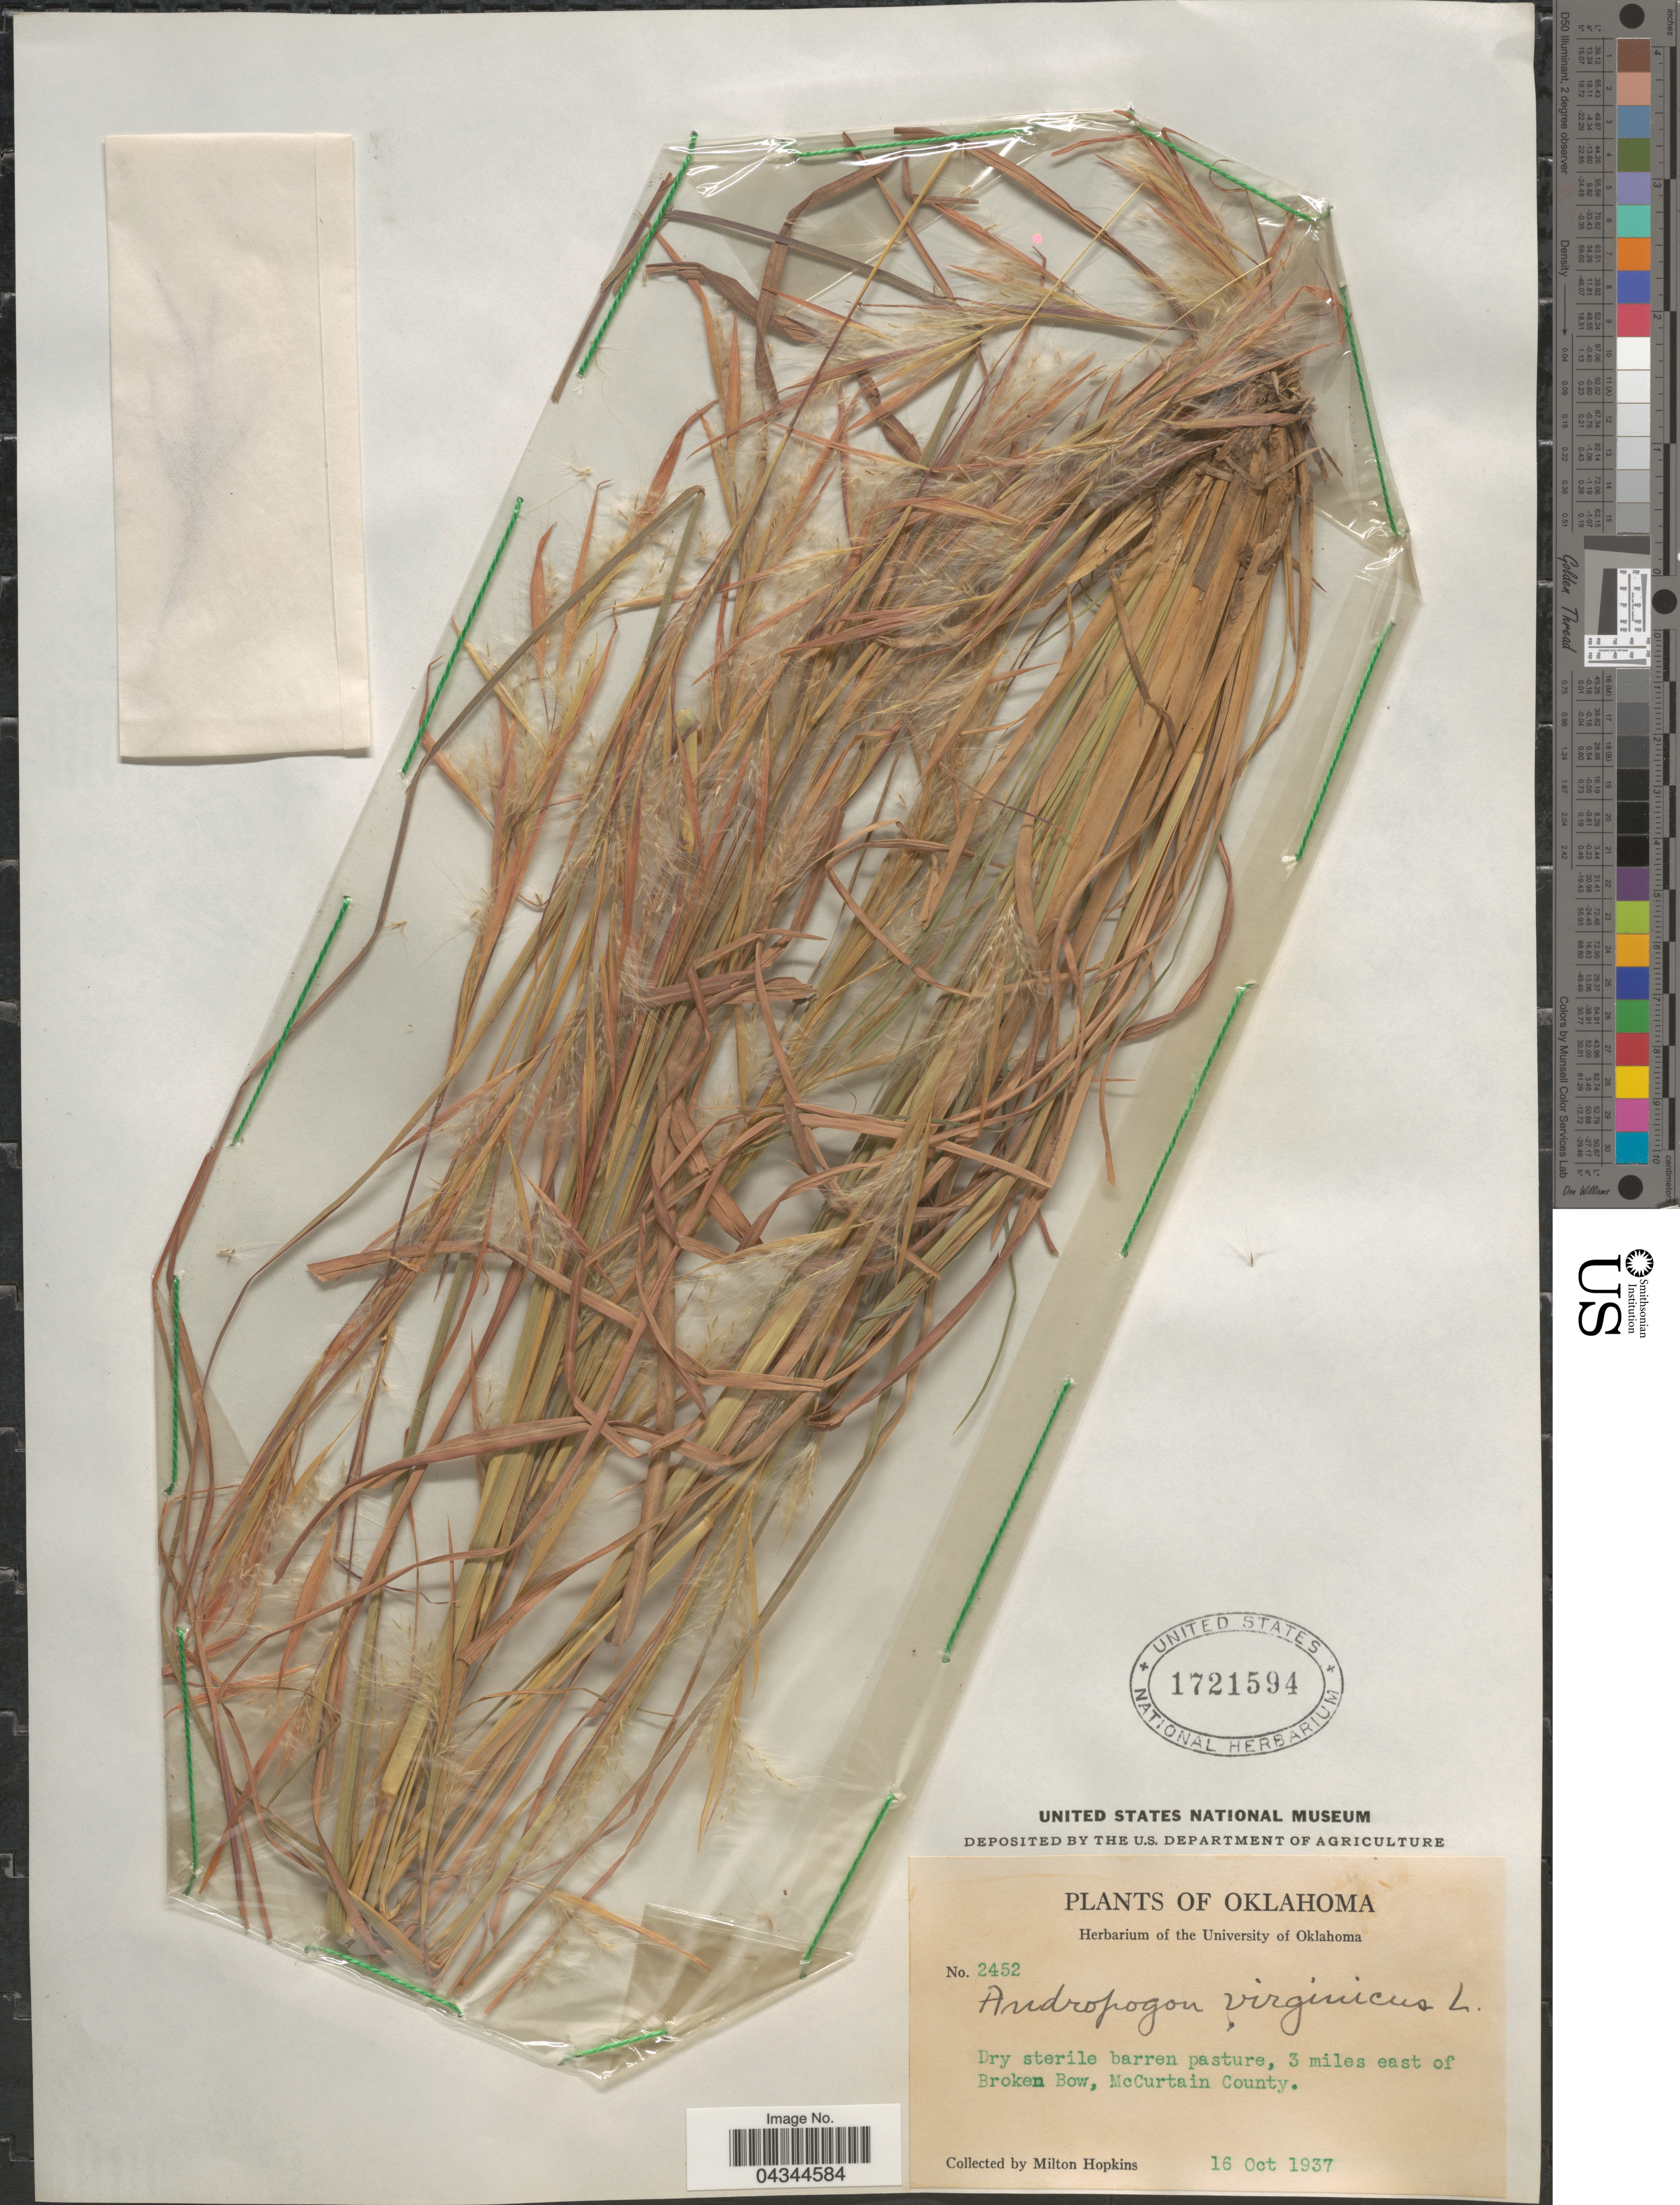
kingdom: Plantae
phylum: Tracheophyta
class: Liliopsida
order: Poales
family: Poaceae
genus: Andropogon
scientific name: Andropogon virginicus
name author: L.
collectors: M. Hopkins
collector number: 2452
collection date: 1937-10-16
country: United States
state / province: Oklahoma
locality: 3 miles east of Broken Bow, McCurtain County.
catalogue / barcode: US 1721594